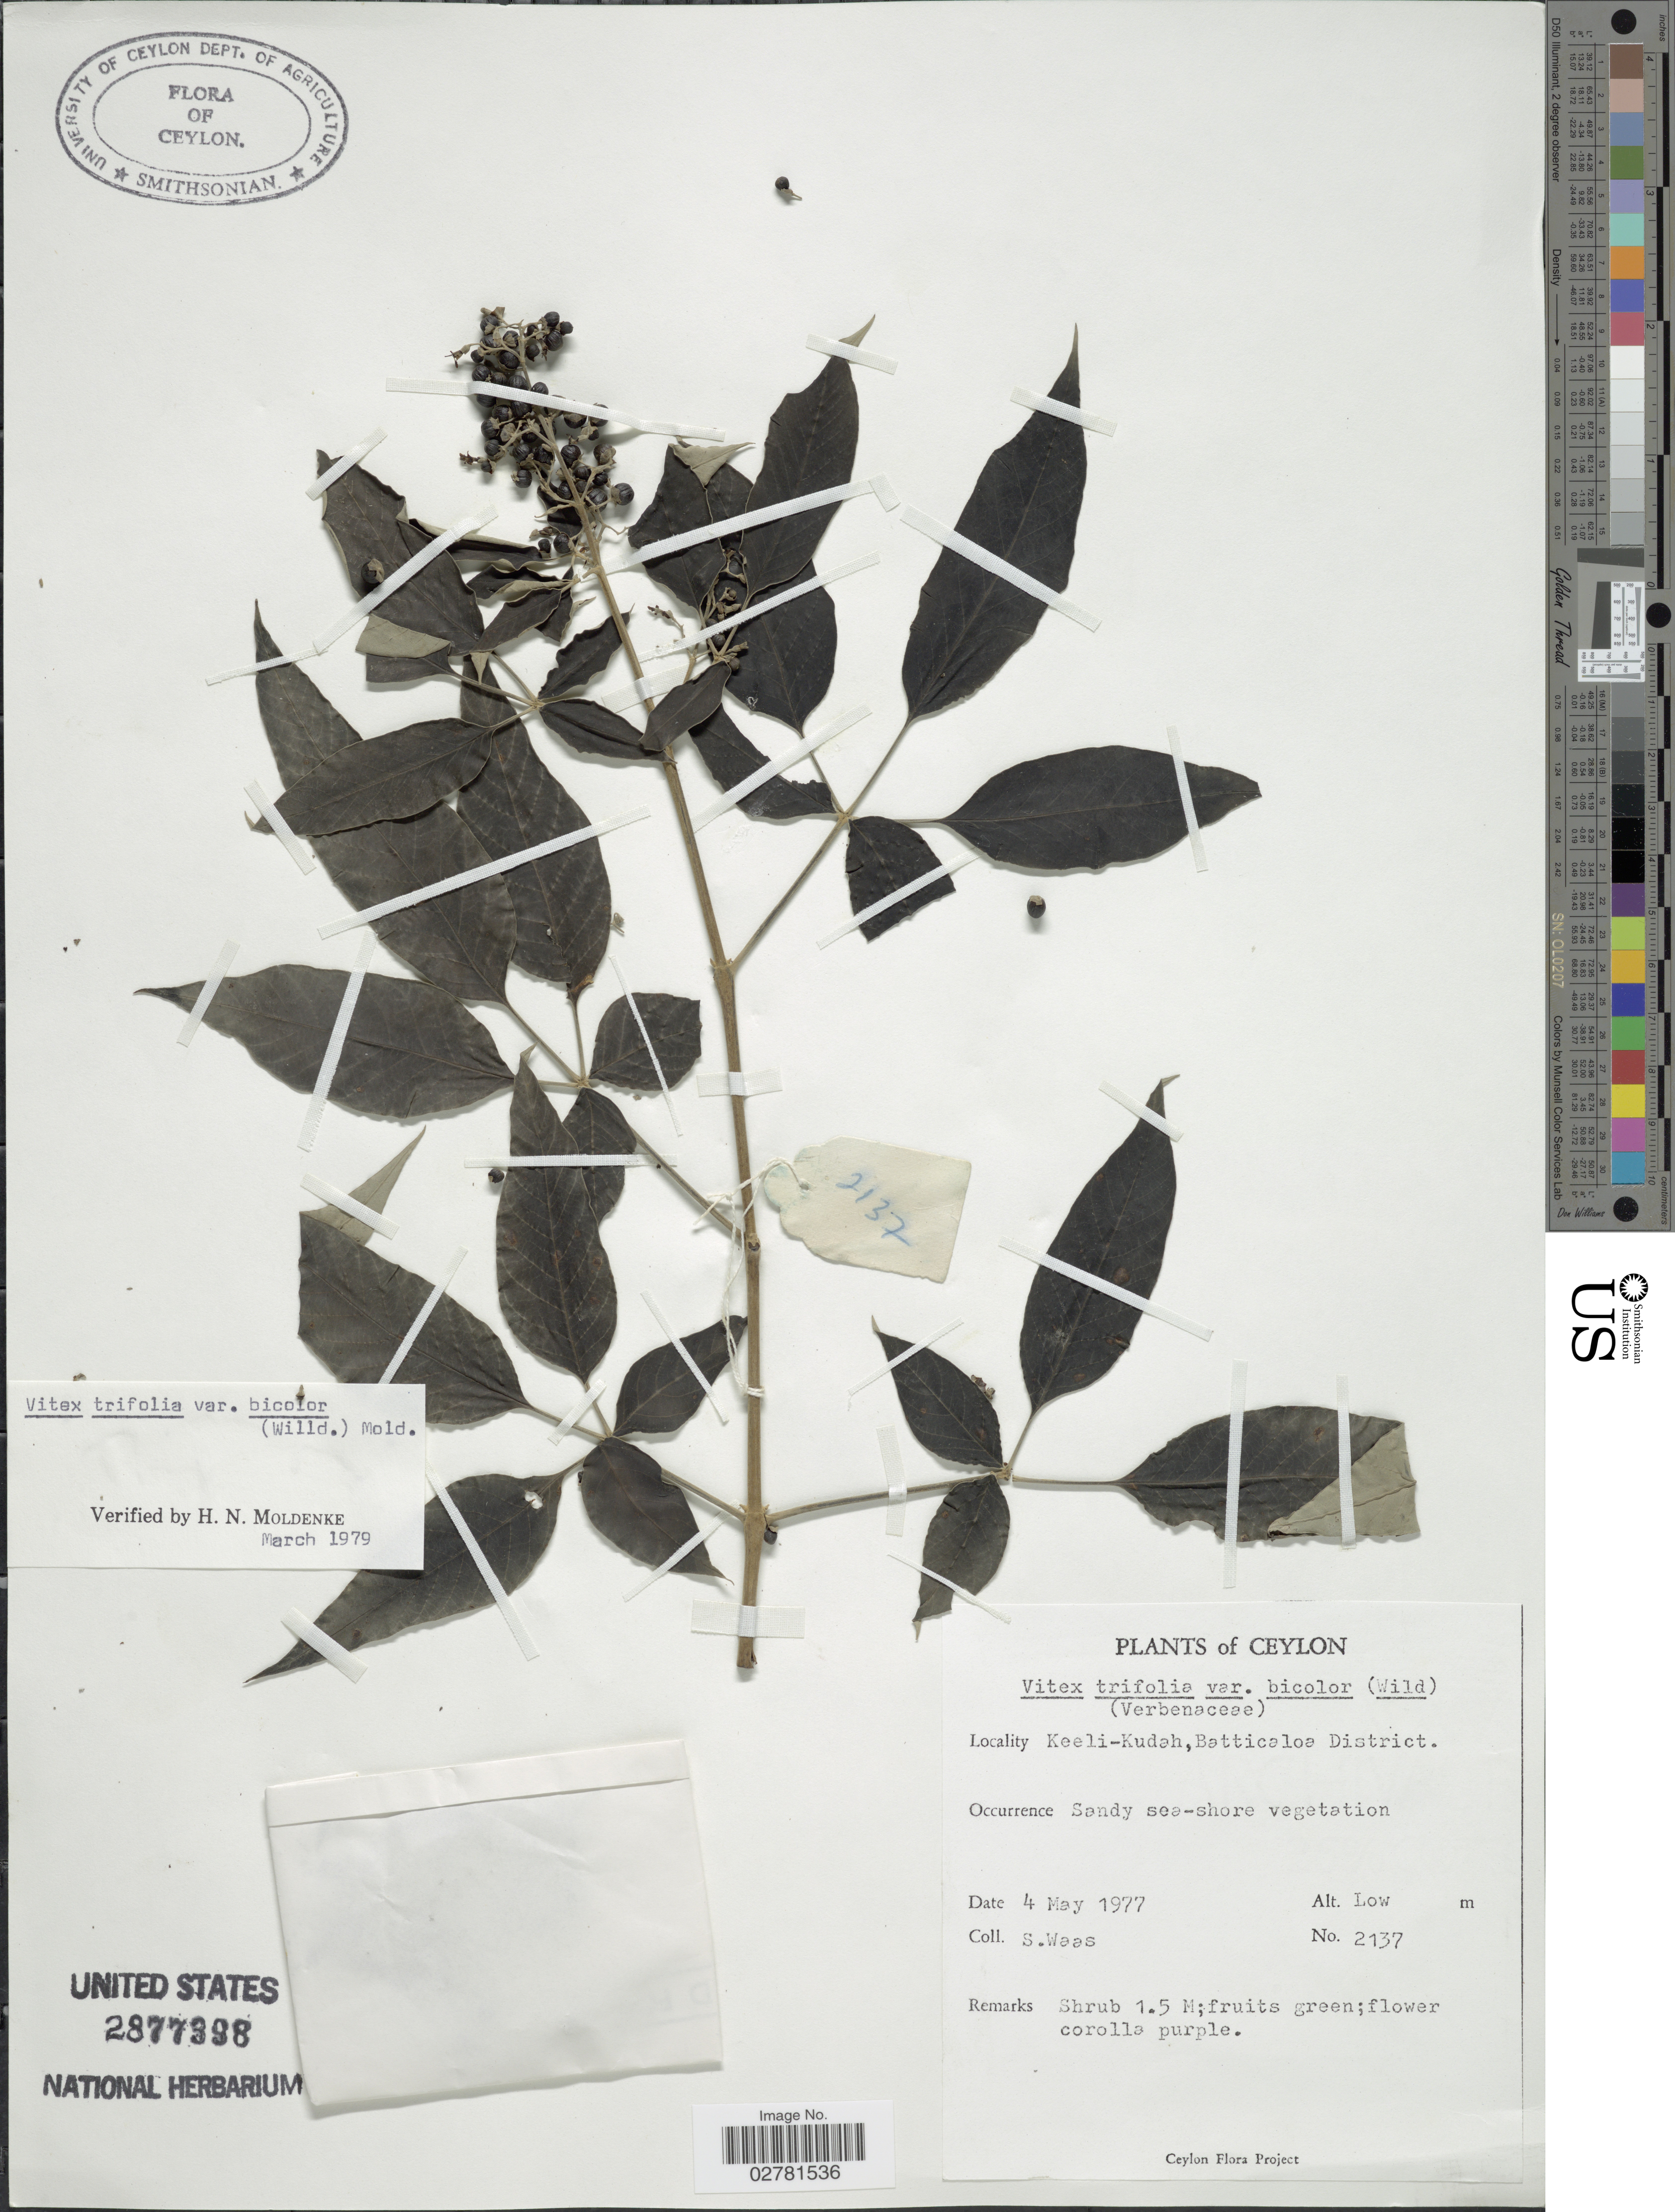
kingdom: Plantae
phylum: Tracheophyta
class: Magnoliopsida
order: Lamiales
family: Lamiaceae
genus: Vitex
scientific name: Vitex trifolia var. bicolor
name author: (Willd.) Moldenke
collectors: S. Waas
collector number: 2137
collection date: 1977-05-04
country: Sri Lanka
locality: Ceylon. Keeli-Kudah, Batticaloa District.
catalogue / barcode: US 2877398